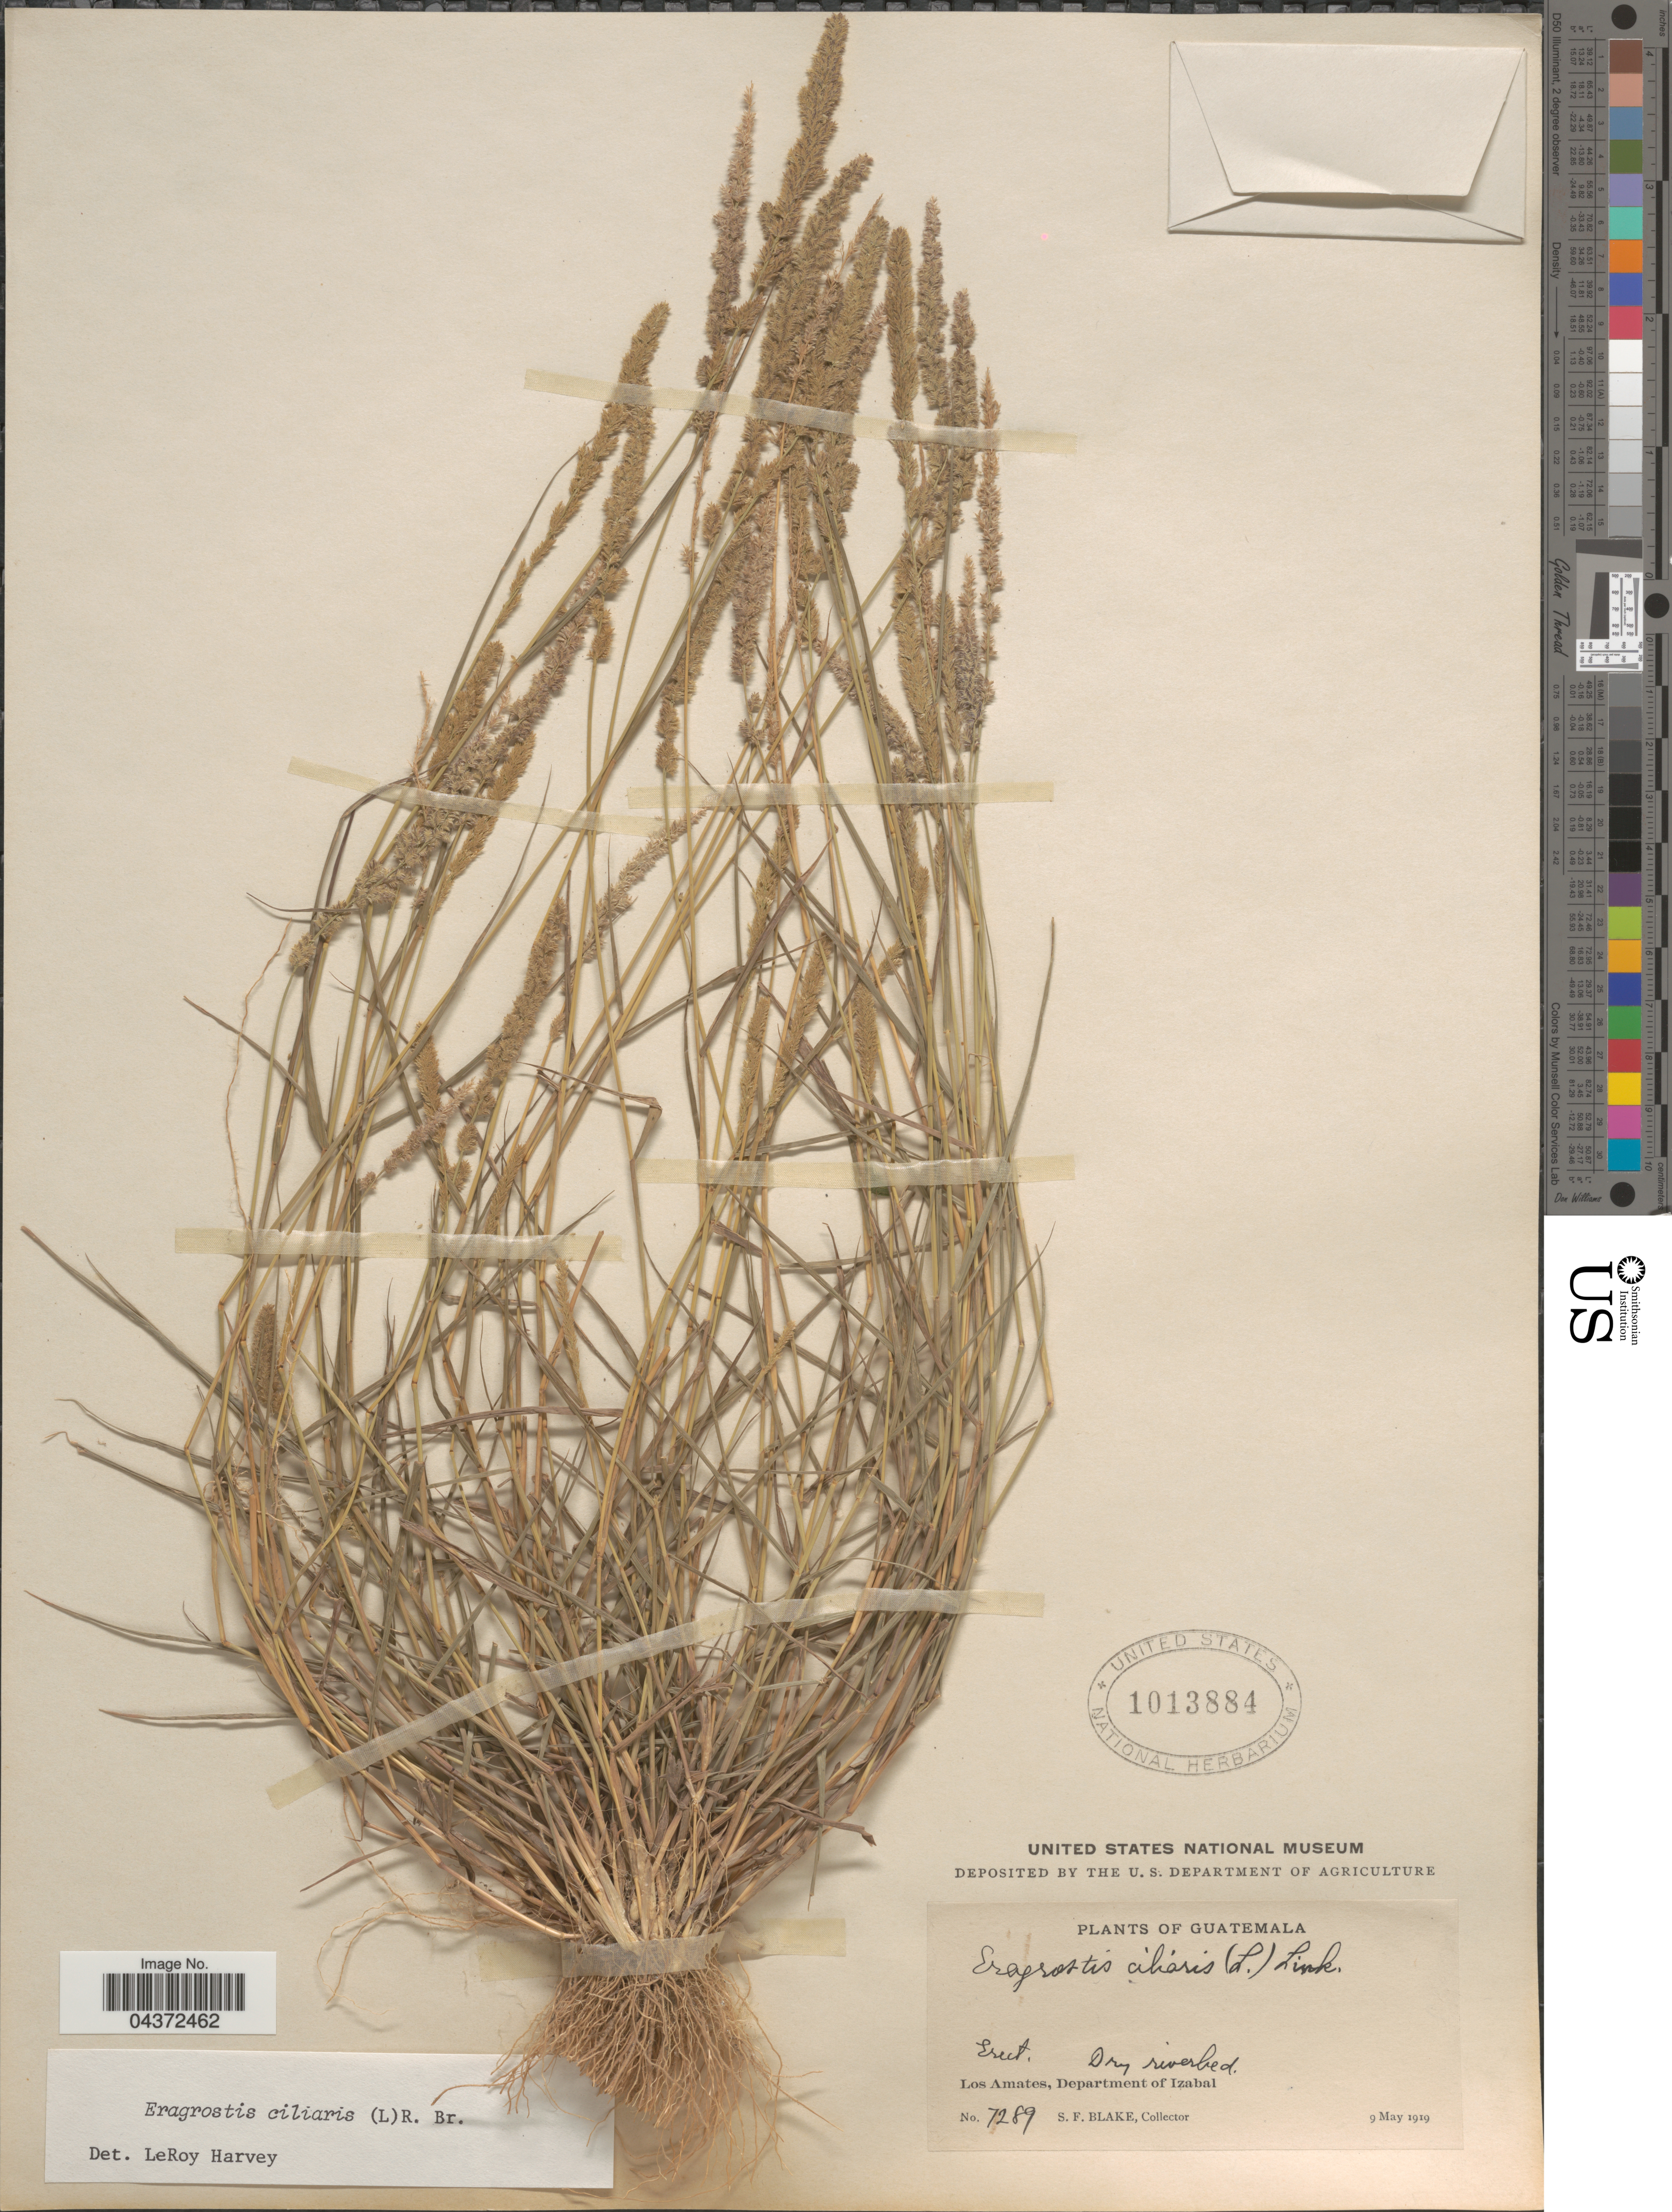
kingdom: Plantae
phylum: Tracheophyta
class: Liliopsida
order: Poales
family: Poaceae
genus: Eragrostis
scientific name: Eragrostis ciliaris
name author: (L.) R. Br.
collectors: S. Blake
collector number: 7289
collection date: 1919-05-09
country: Guatemala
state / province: Izabal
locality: Dry riverbed. Los Amates, Department of Izabal.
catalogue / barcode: US 1013884